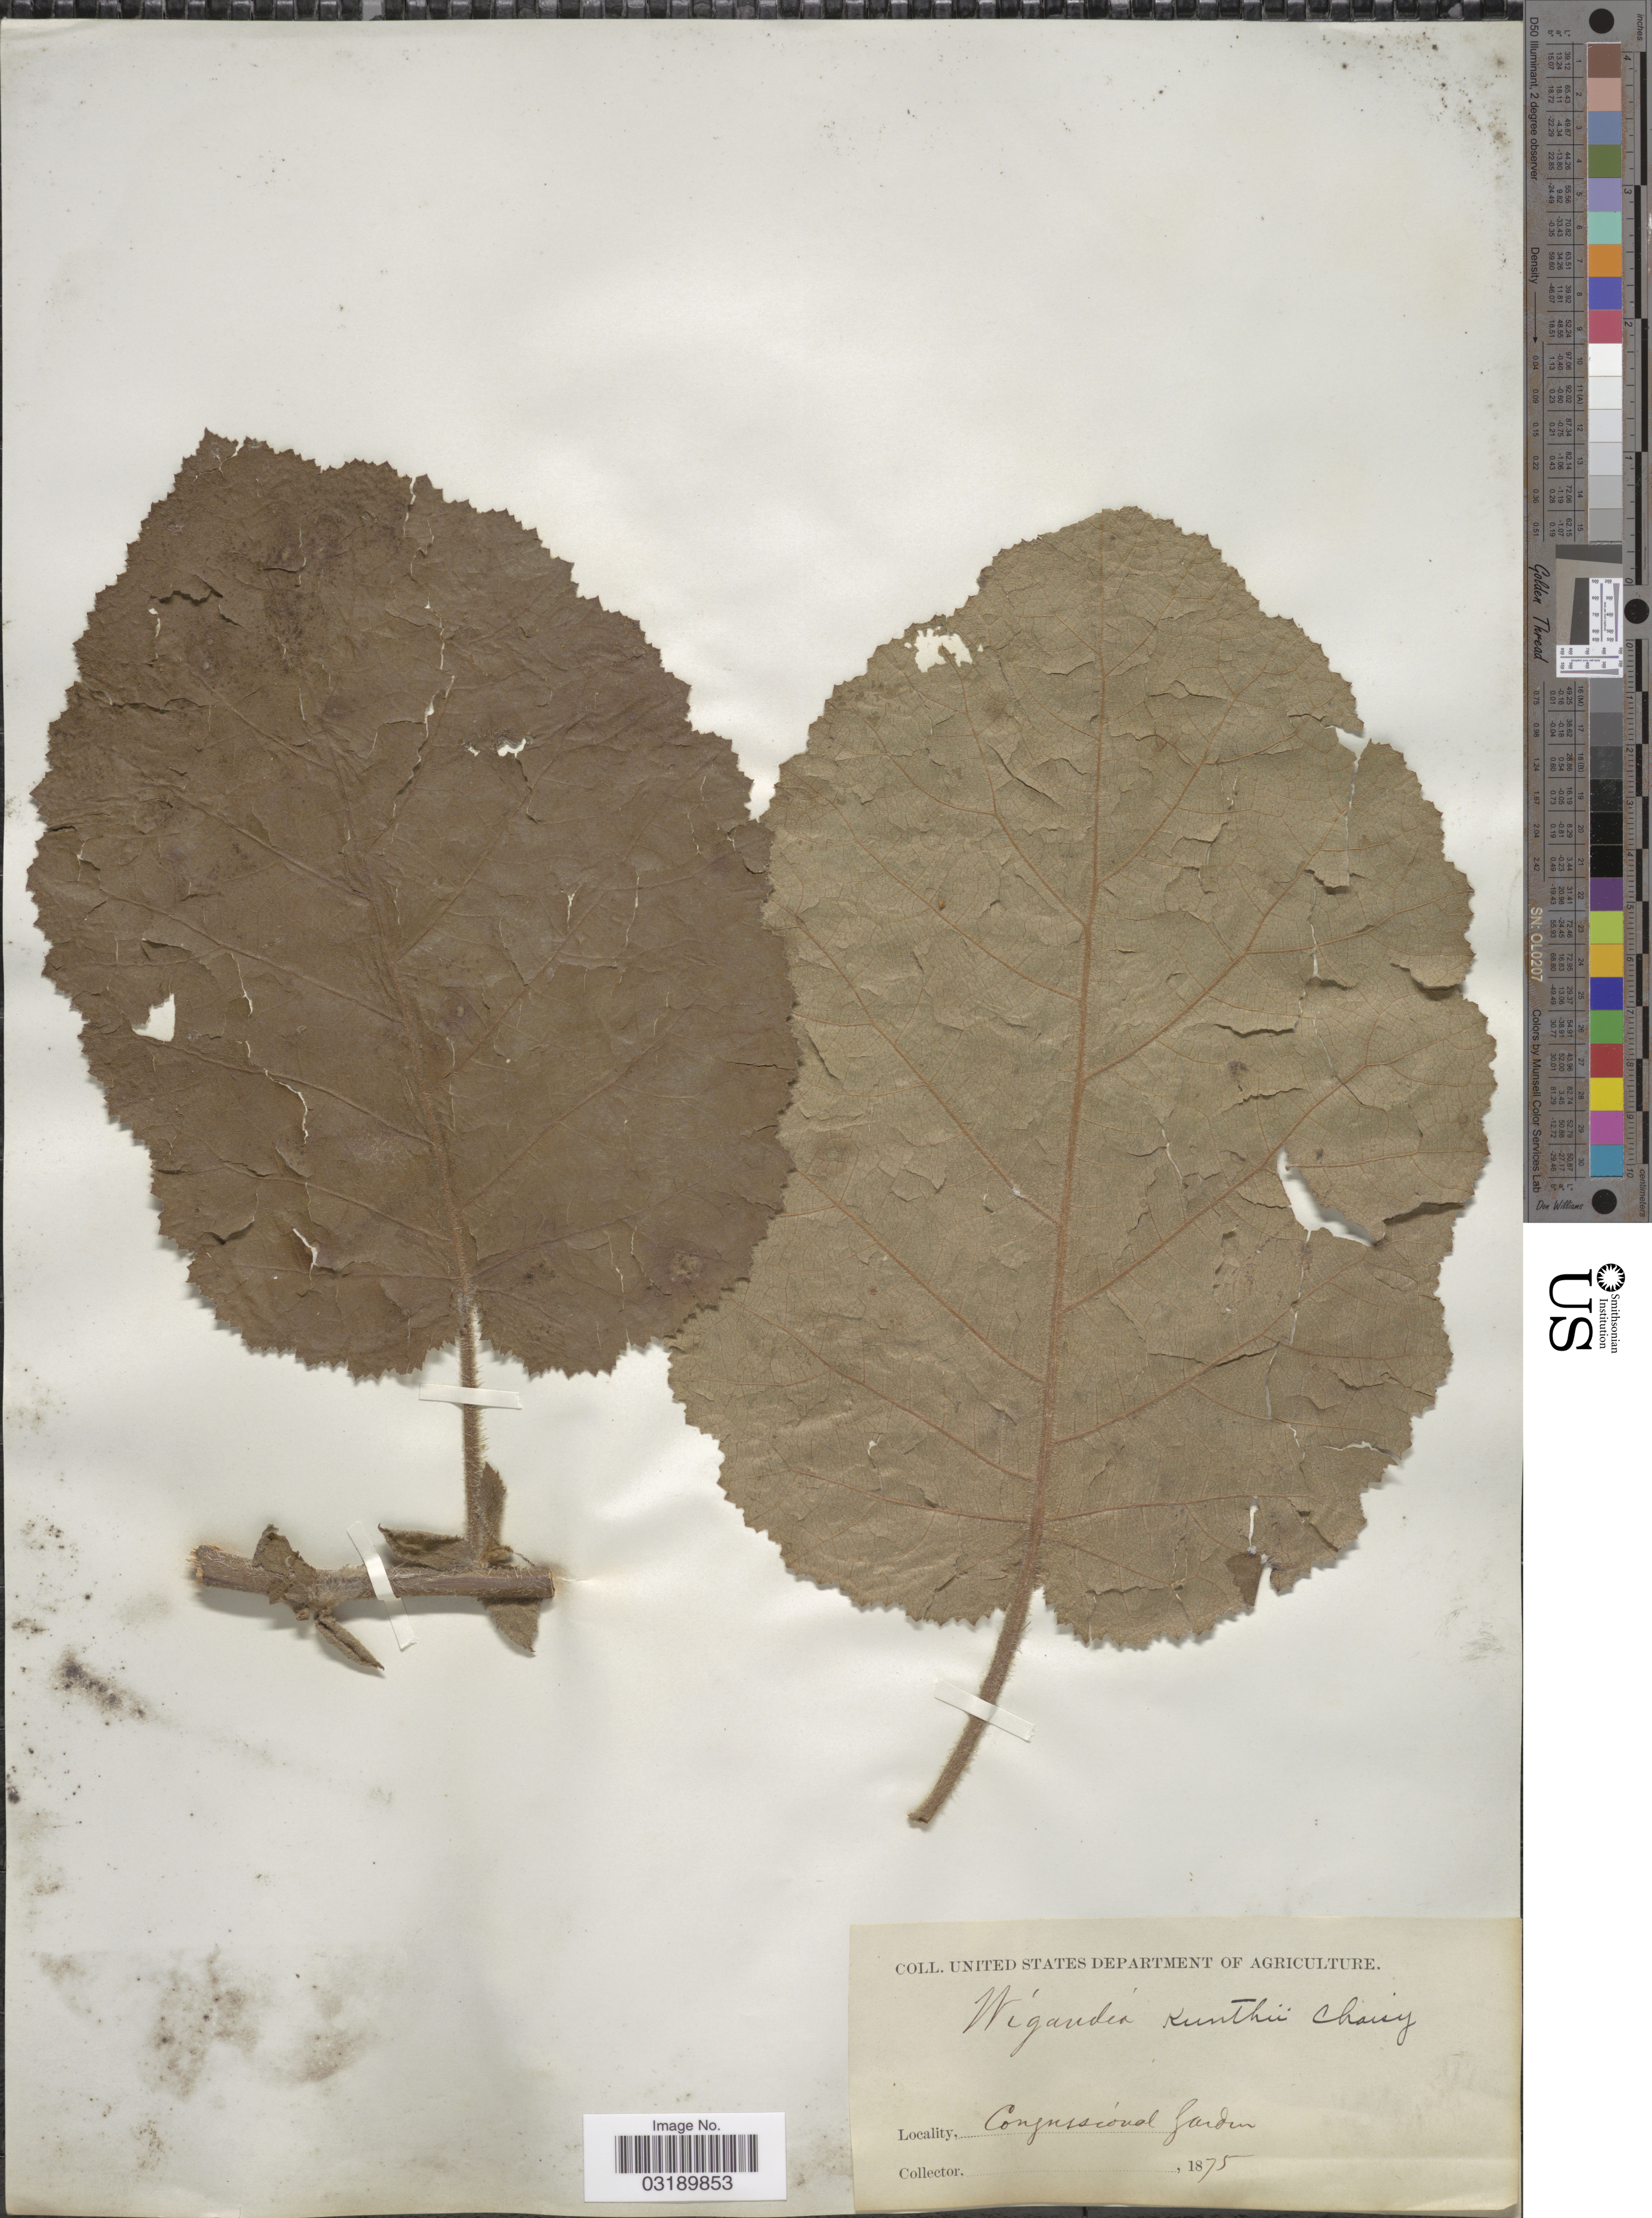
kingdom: Plantae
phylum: Tracheophyta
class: Magnoliopsida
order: Boraginales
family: Namaceae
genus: Wigandia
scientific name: Wigandia kunthii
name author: Choisy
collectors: United States Department of Agriculture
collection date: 1875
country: United States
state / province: District of Columbia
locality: Congressional Garden.